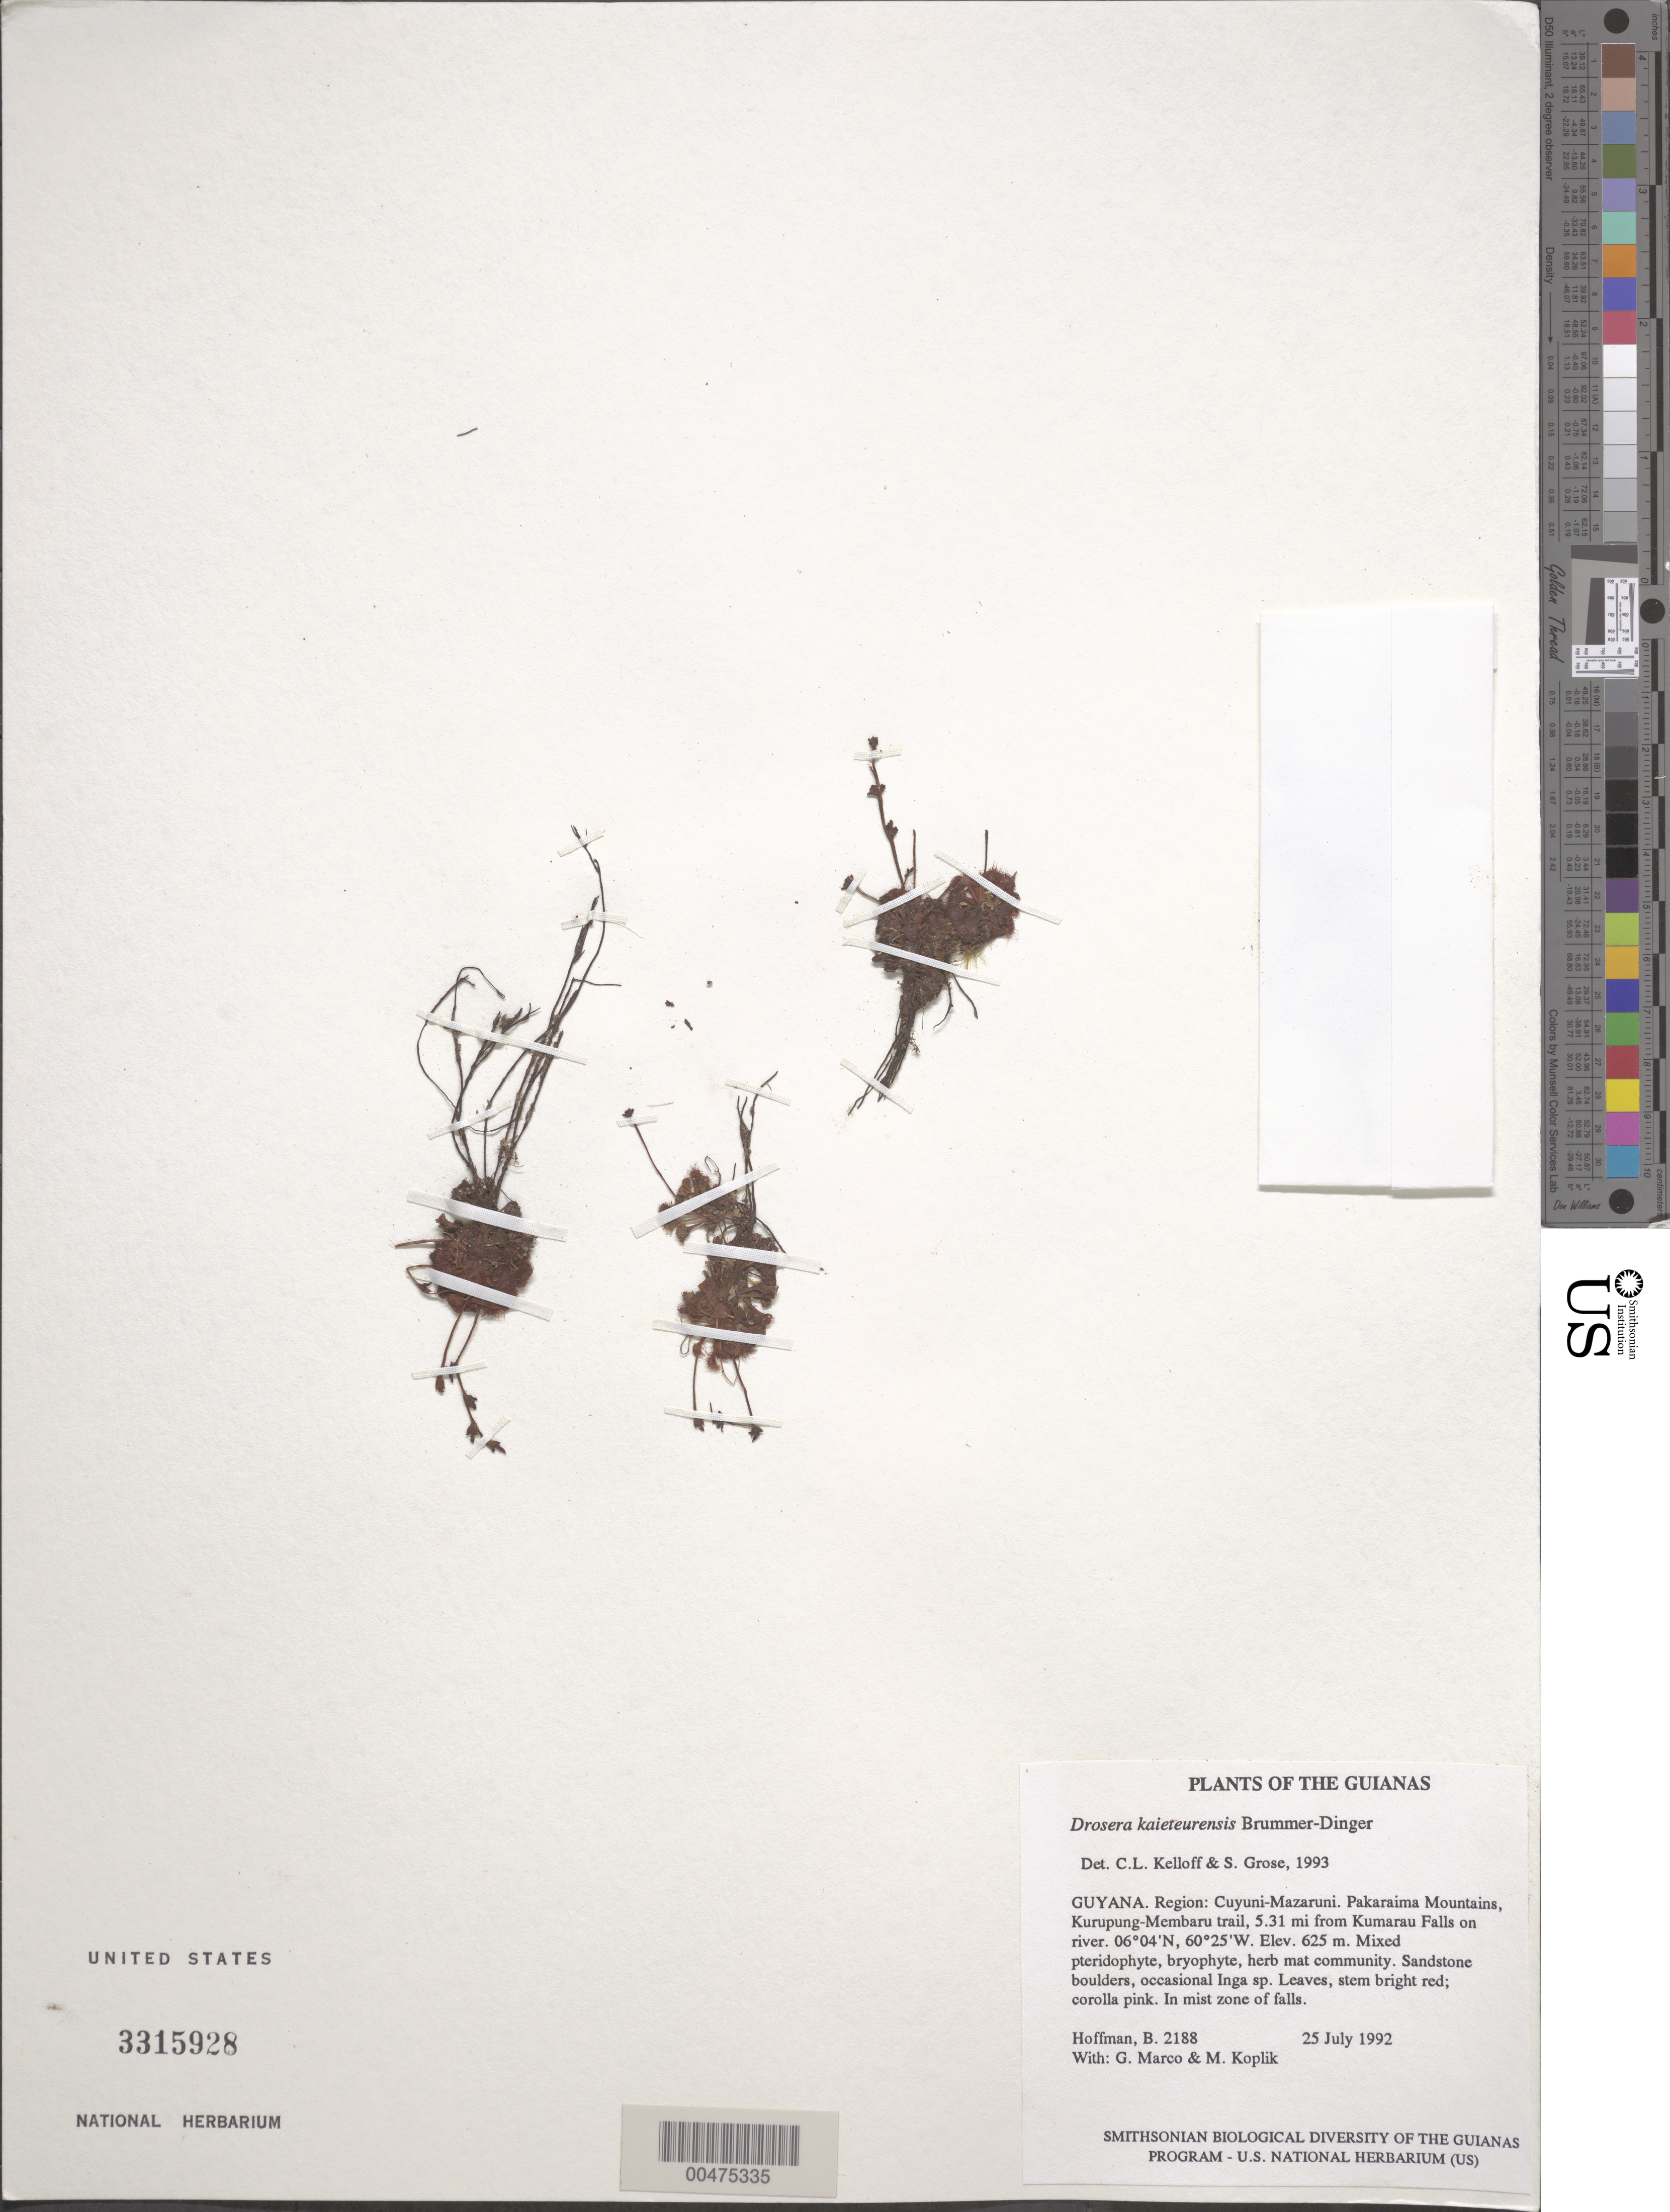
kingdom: Plantae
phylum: Tracheophyta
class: Magnoliopsida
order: Caryophyllales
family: Droseraceae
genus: Drosera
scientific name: Drosera kaieteurensis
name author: Brumm.-Ding.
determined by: Kelloff, Carol L.; Grose, S. O.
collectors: B. Hoffman, G. Marco & M. Koplik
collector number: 2188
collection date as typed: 25 July 1992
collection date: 1992-07-25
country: Guyana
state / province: Cuyuni-Mazaruni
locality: Pakaraima Mountains, Kurupung-Membaru trail, 2.75 km WSW from Kumarau Falls on Kurupung River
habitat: Mixed pteridophyte, bryophyte, herb mat community. Sandstone boulders, occasional Inga sp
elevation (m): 625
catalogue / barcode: US 3315928